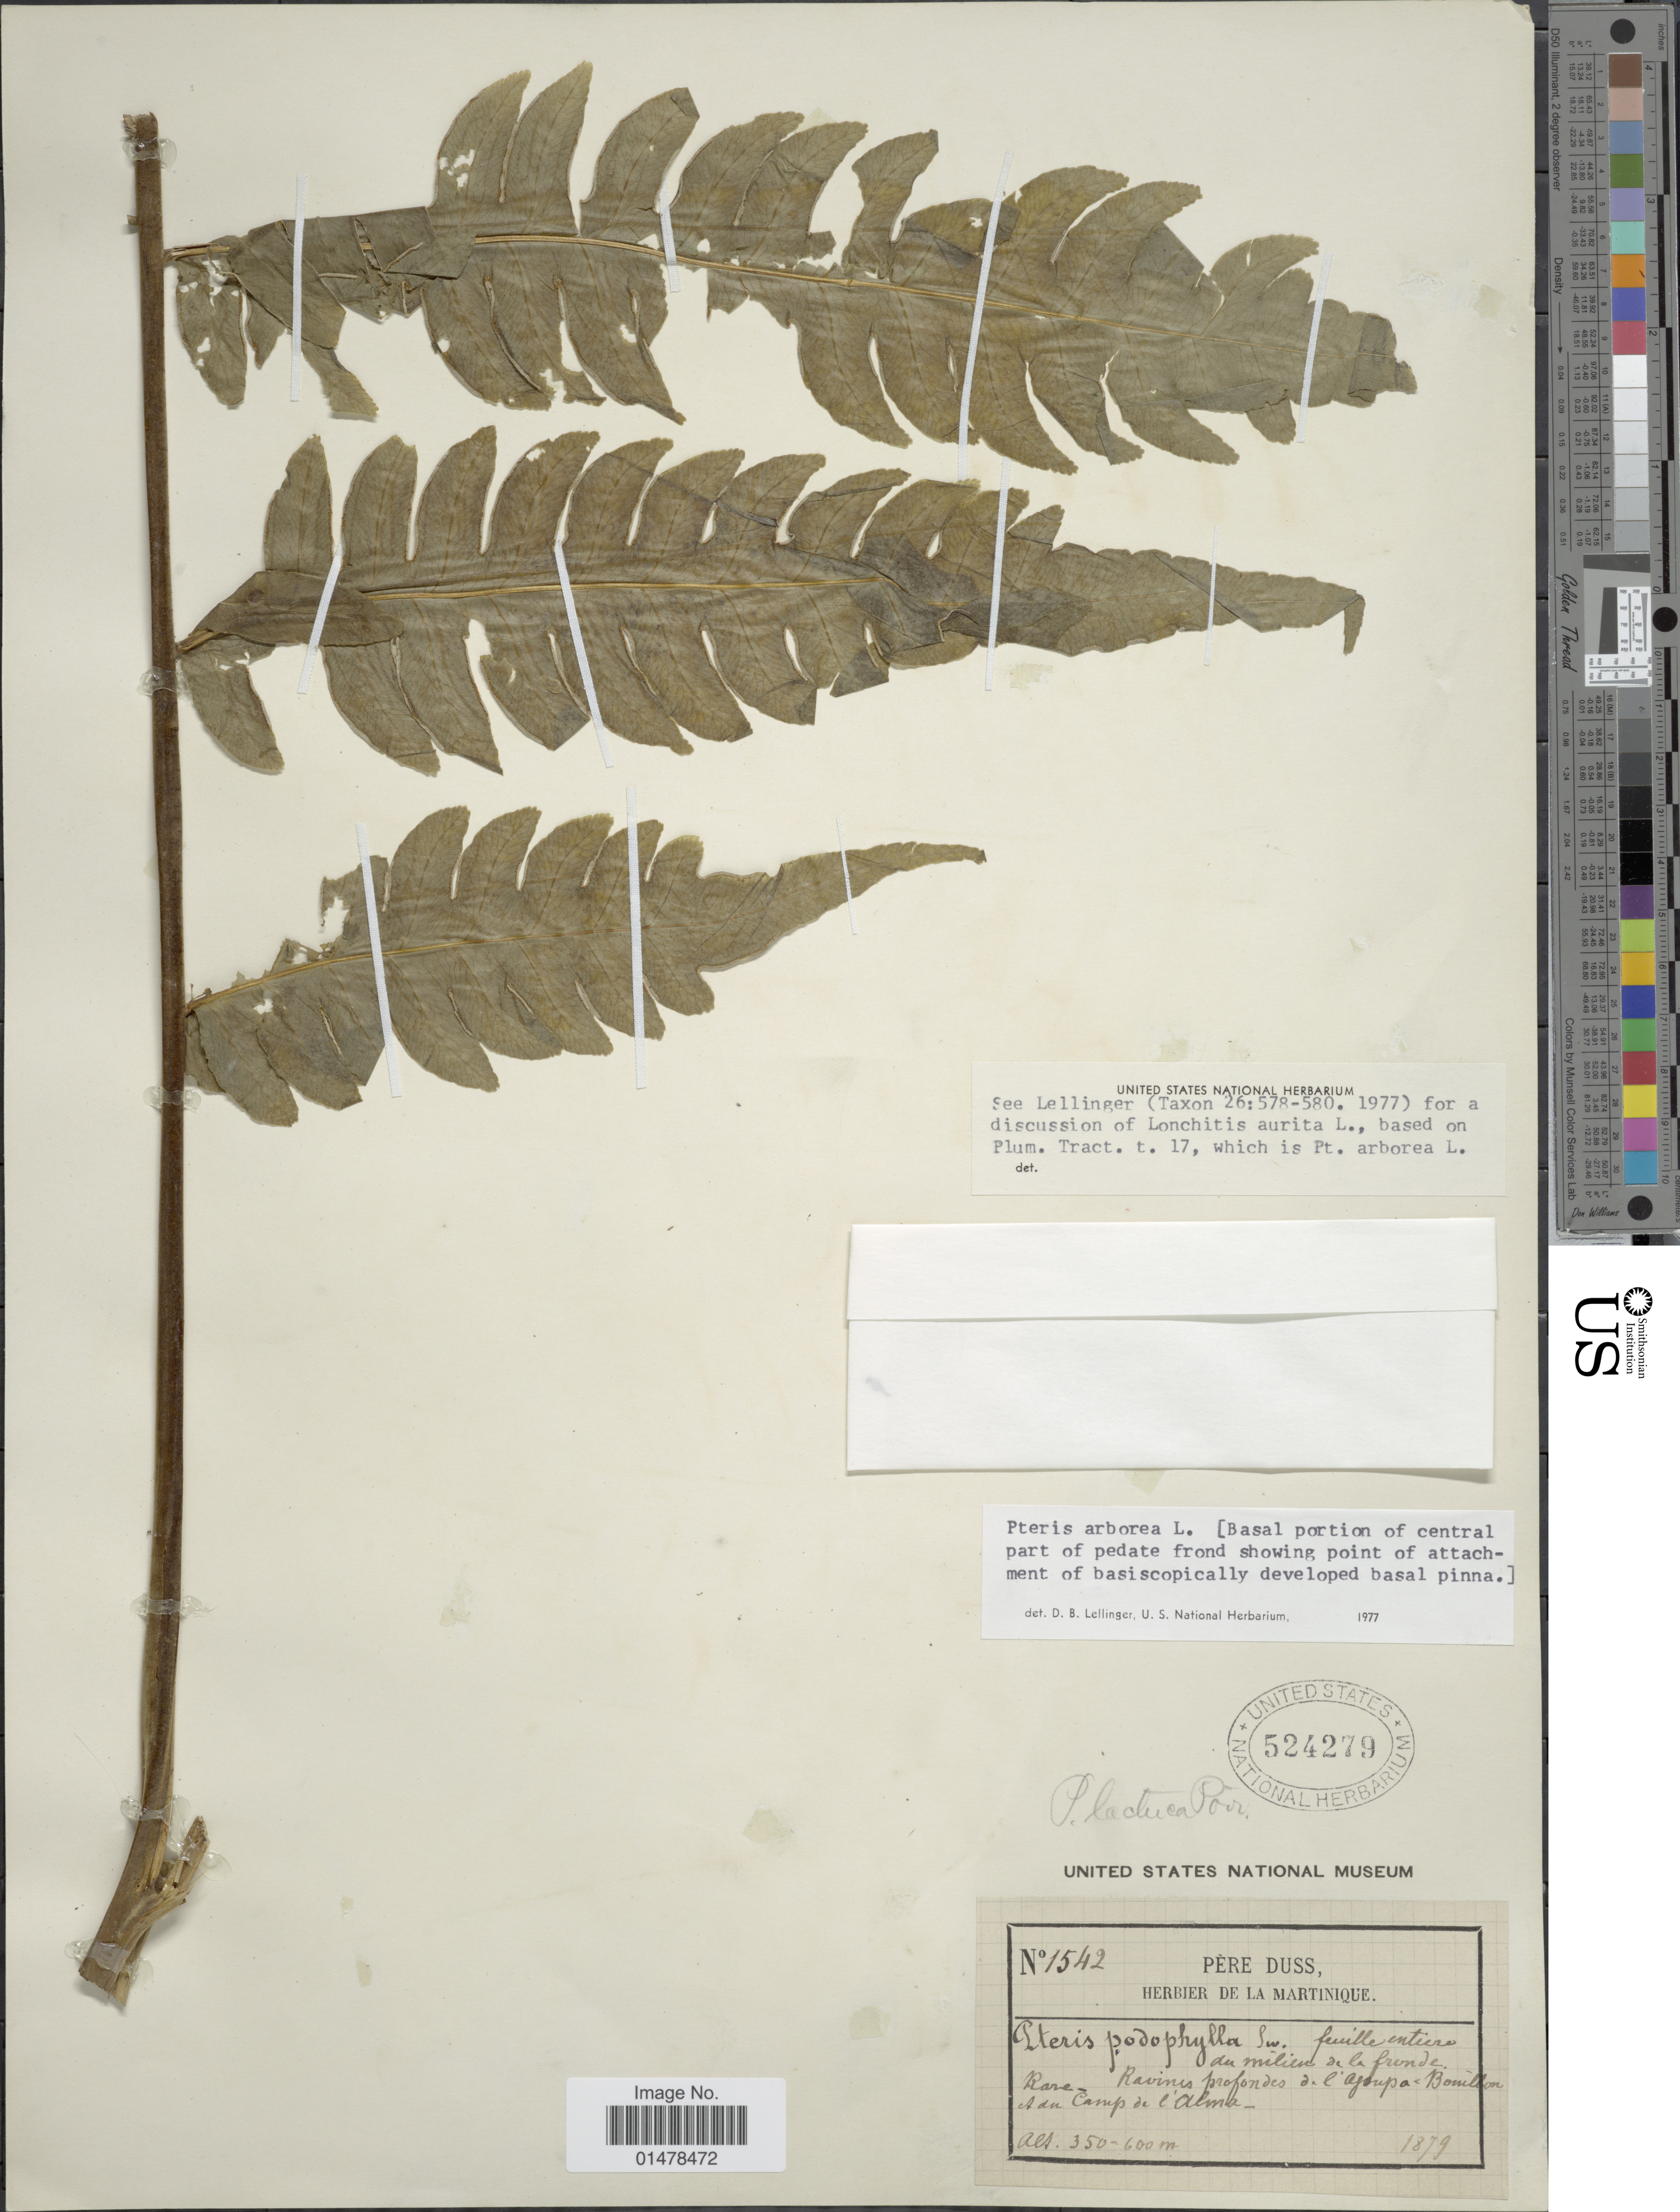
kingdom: Plantae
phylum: Tracheophyta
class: Polypodiopsida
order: Polypodiales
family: Pteridaceae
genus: Pteris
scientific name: Pteris arborea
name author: L.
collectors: Père Duss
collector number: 1542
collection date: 1879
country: Martinique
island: Martinique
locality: Ravines profondes de l'Ajoupa - Bouillon et du Camp de l'Alma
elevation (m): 350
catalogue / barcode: US 524279